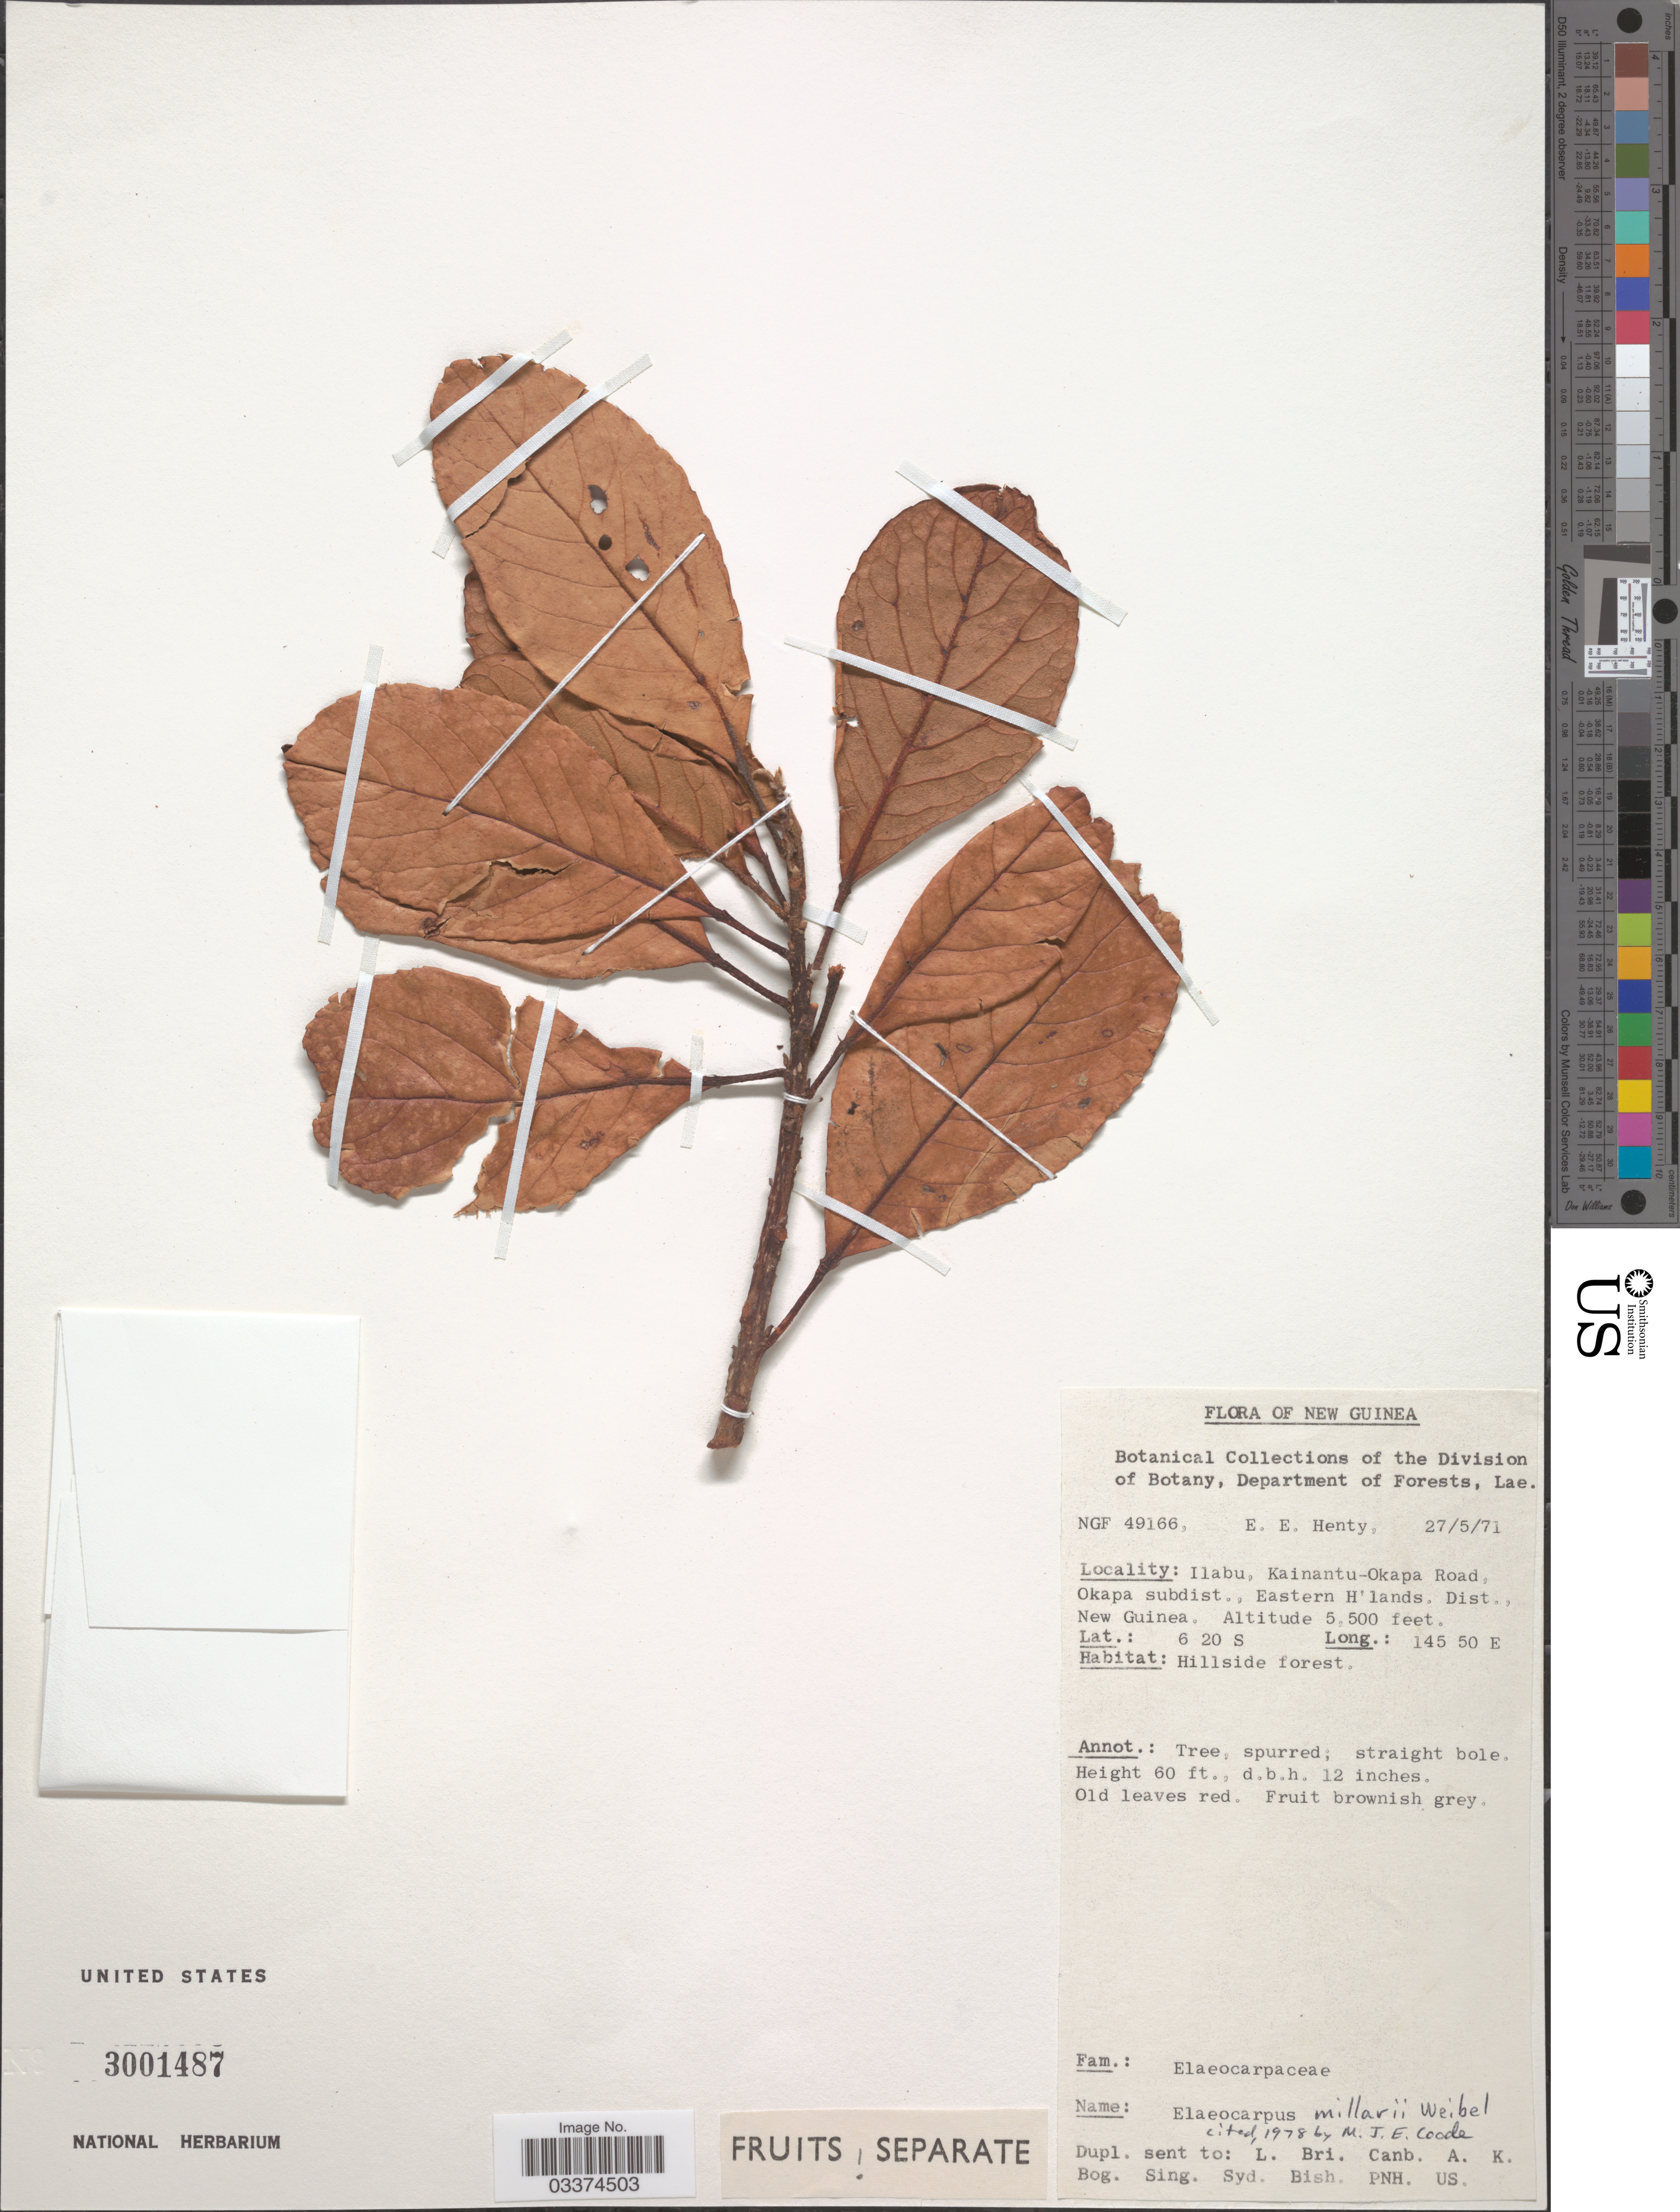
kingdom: Plantae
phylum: Tracheophyta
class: Magnoliopsida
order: Oxalidales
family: Elaeocarpaceae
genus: Elaeocarpus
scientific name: Elaeocarpus millarii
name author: Weibel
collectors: E. Henty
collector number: NGF49166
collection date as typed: Transcribed d/m/y: 27/5/71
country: Papua New Guinea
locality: New Guinea, Ilabu, Kainantu-Okapa Road, Okapa subdist., Eastern H'lands. Dist., New Guinea.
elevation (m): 1676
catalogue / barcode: US 3001487